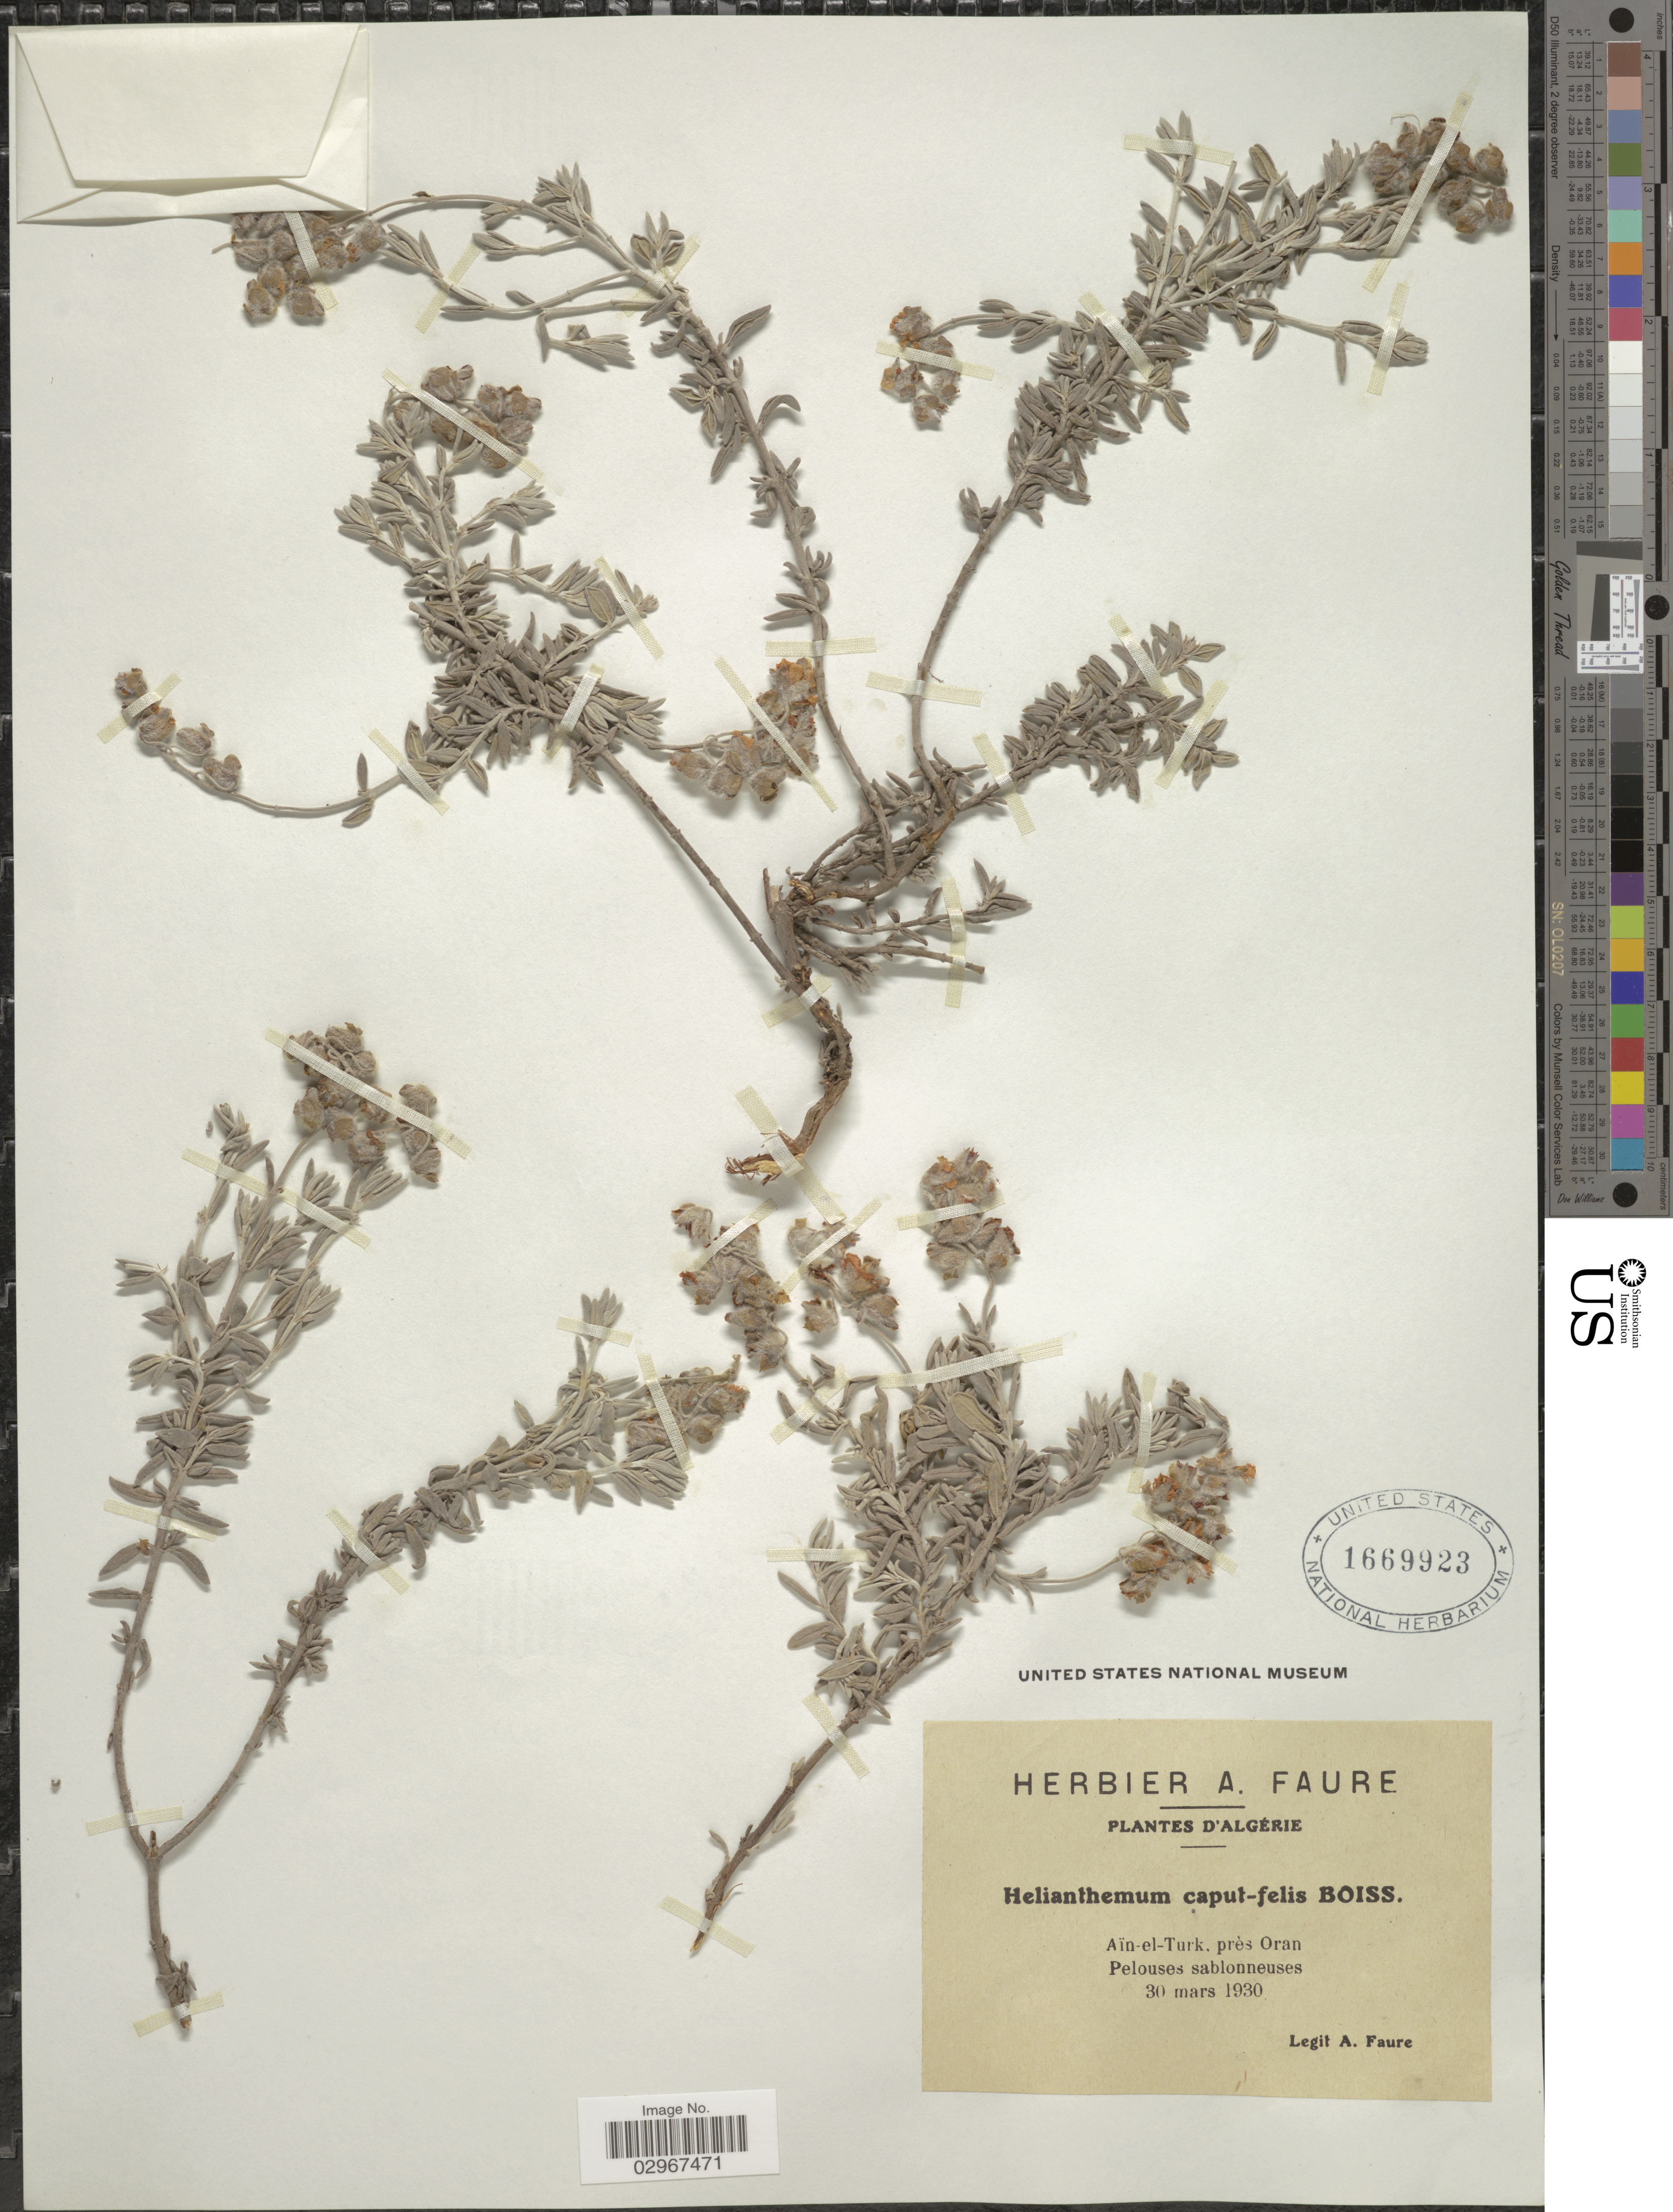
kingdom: Plantae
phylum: Tracheophyta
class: Magnoliopsida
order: Malvales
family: Cistaceae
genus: Helianthemum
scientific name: Helianthemum caput-felis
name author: Boiss.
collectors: A. Faure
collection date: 1930-03-30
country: Algeria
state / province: Oran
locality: Aïn-el-Turk, près Oran.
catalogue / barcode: US 1669923